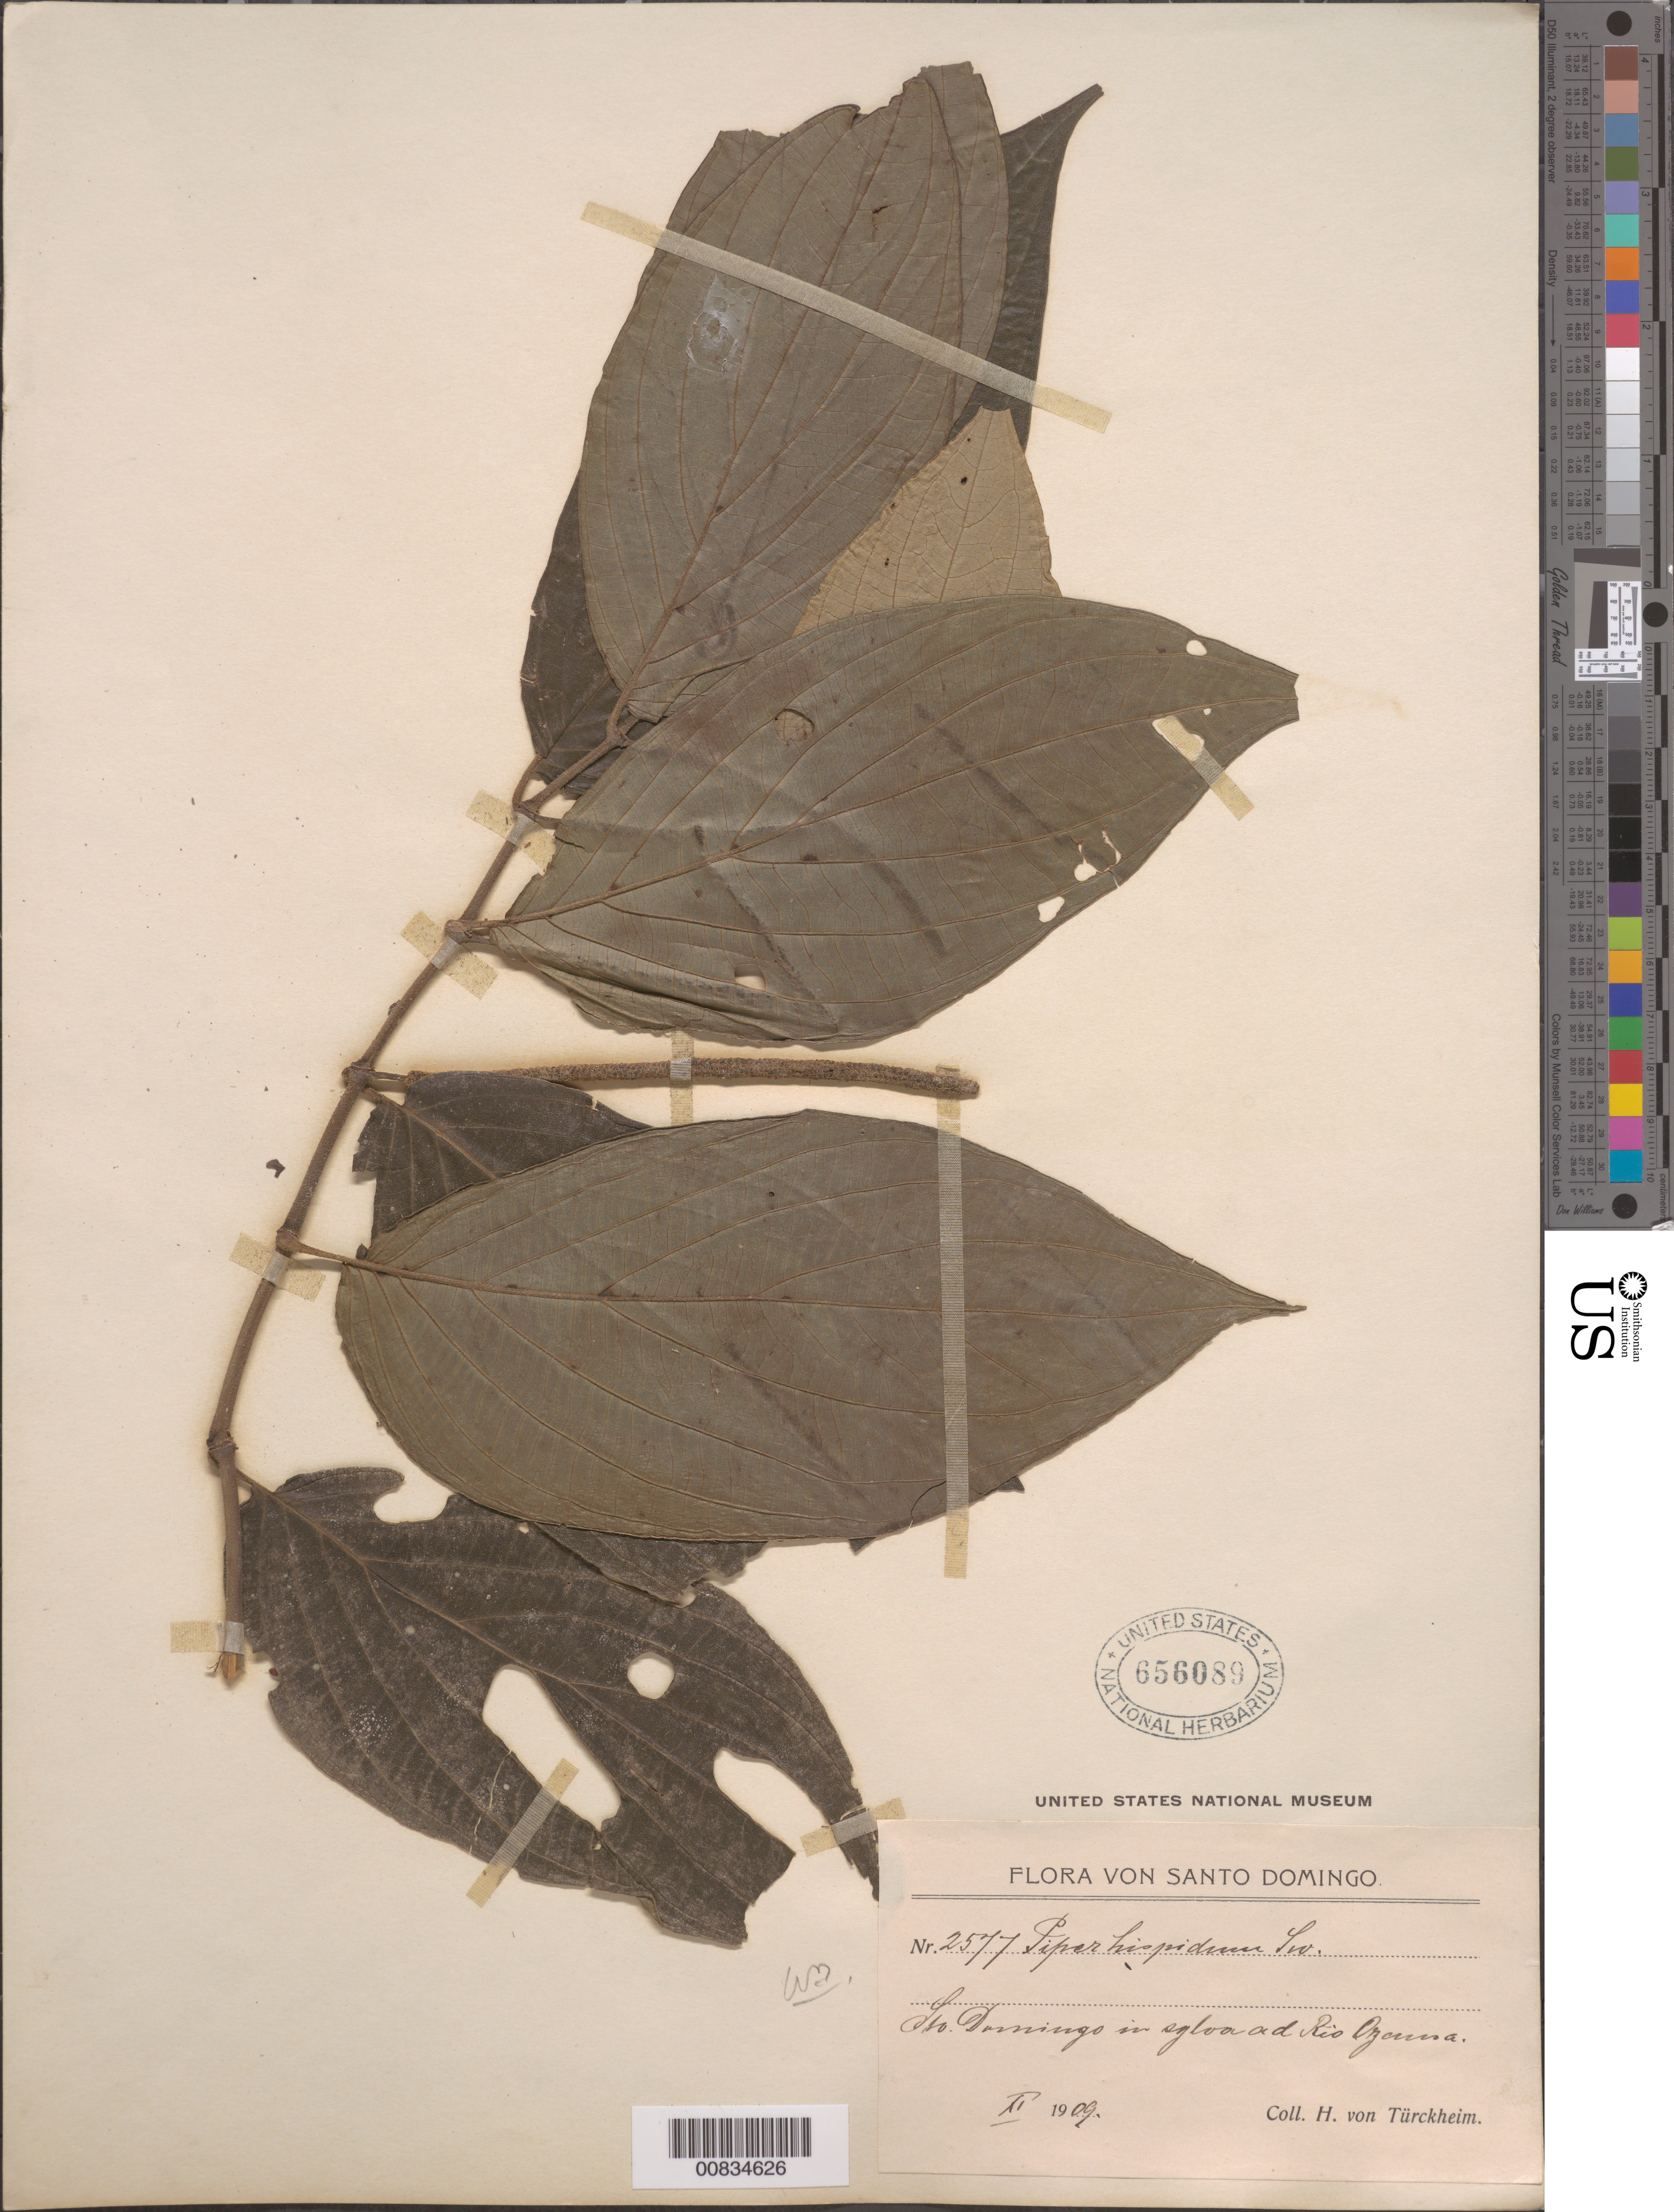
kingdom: Plantae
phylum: Tracheophyta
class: Magnoliopsida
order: Piperales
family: Piperaceae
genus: Piper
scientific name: Piper hispidum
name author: Sw.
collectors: H. von Türckheim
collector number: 2577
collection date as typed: Nov 1909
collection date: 1909-11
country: Dominican Republic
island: Hispaniola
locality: Sto. Domingo ad Río Ozcuna.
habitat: In sylva.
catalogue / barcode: US 656089